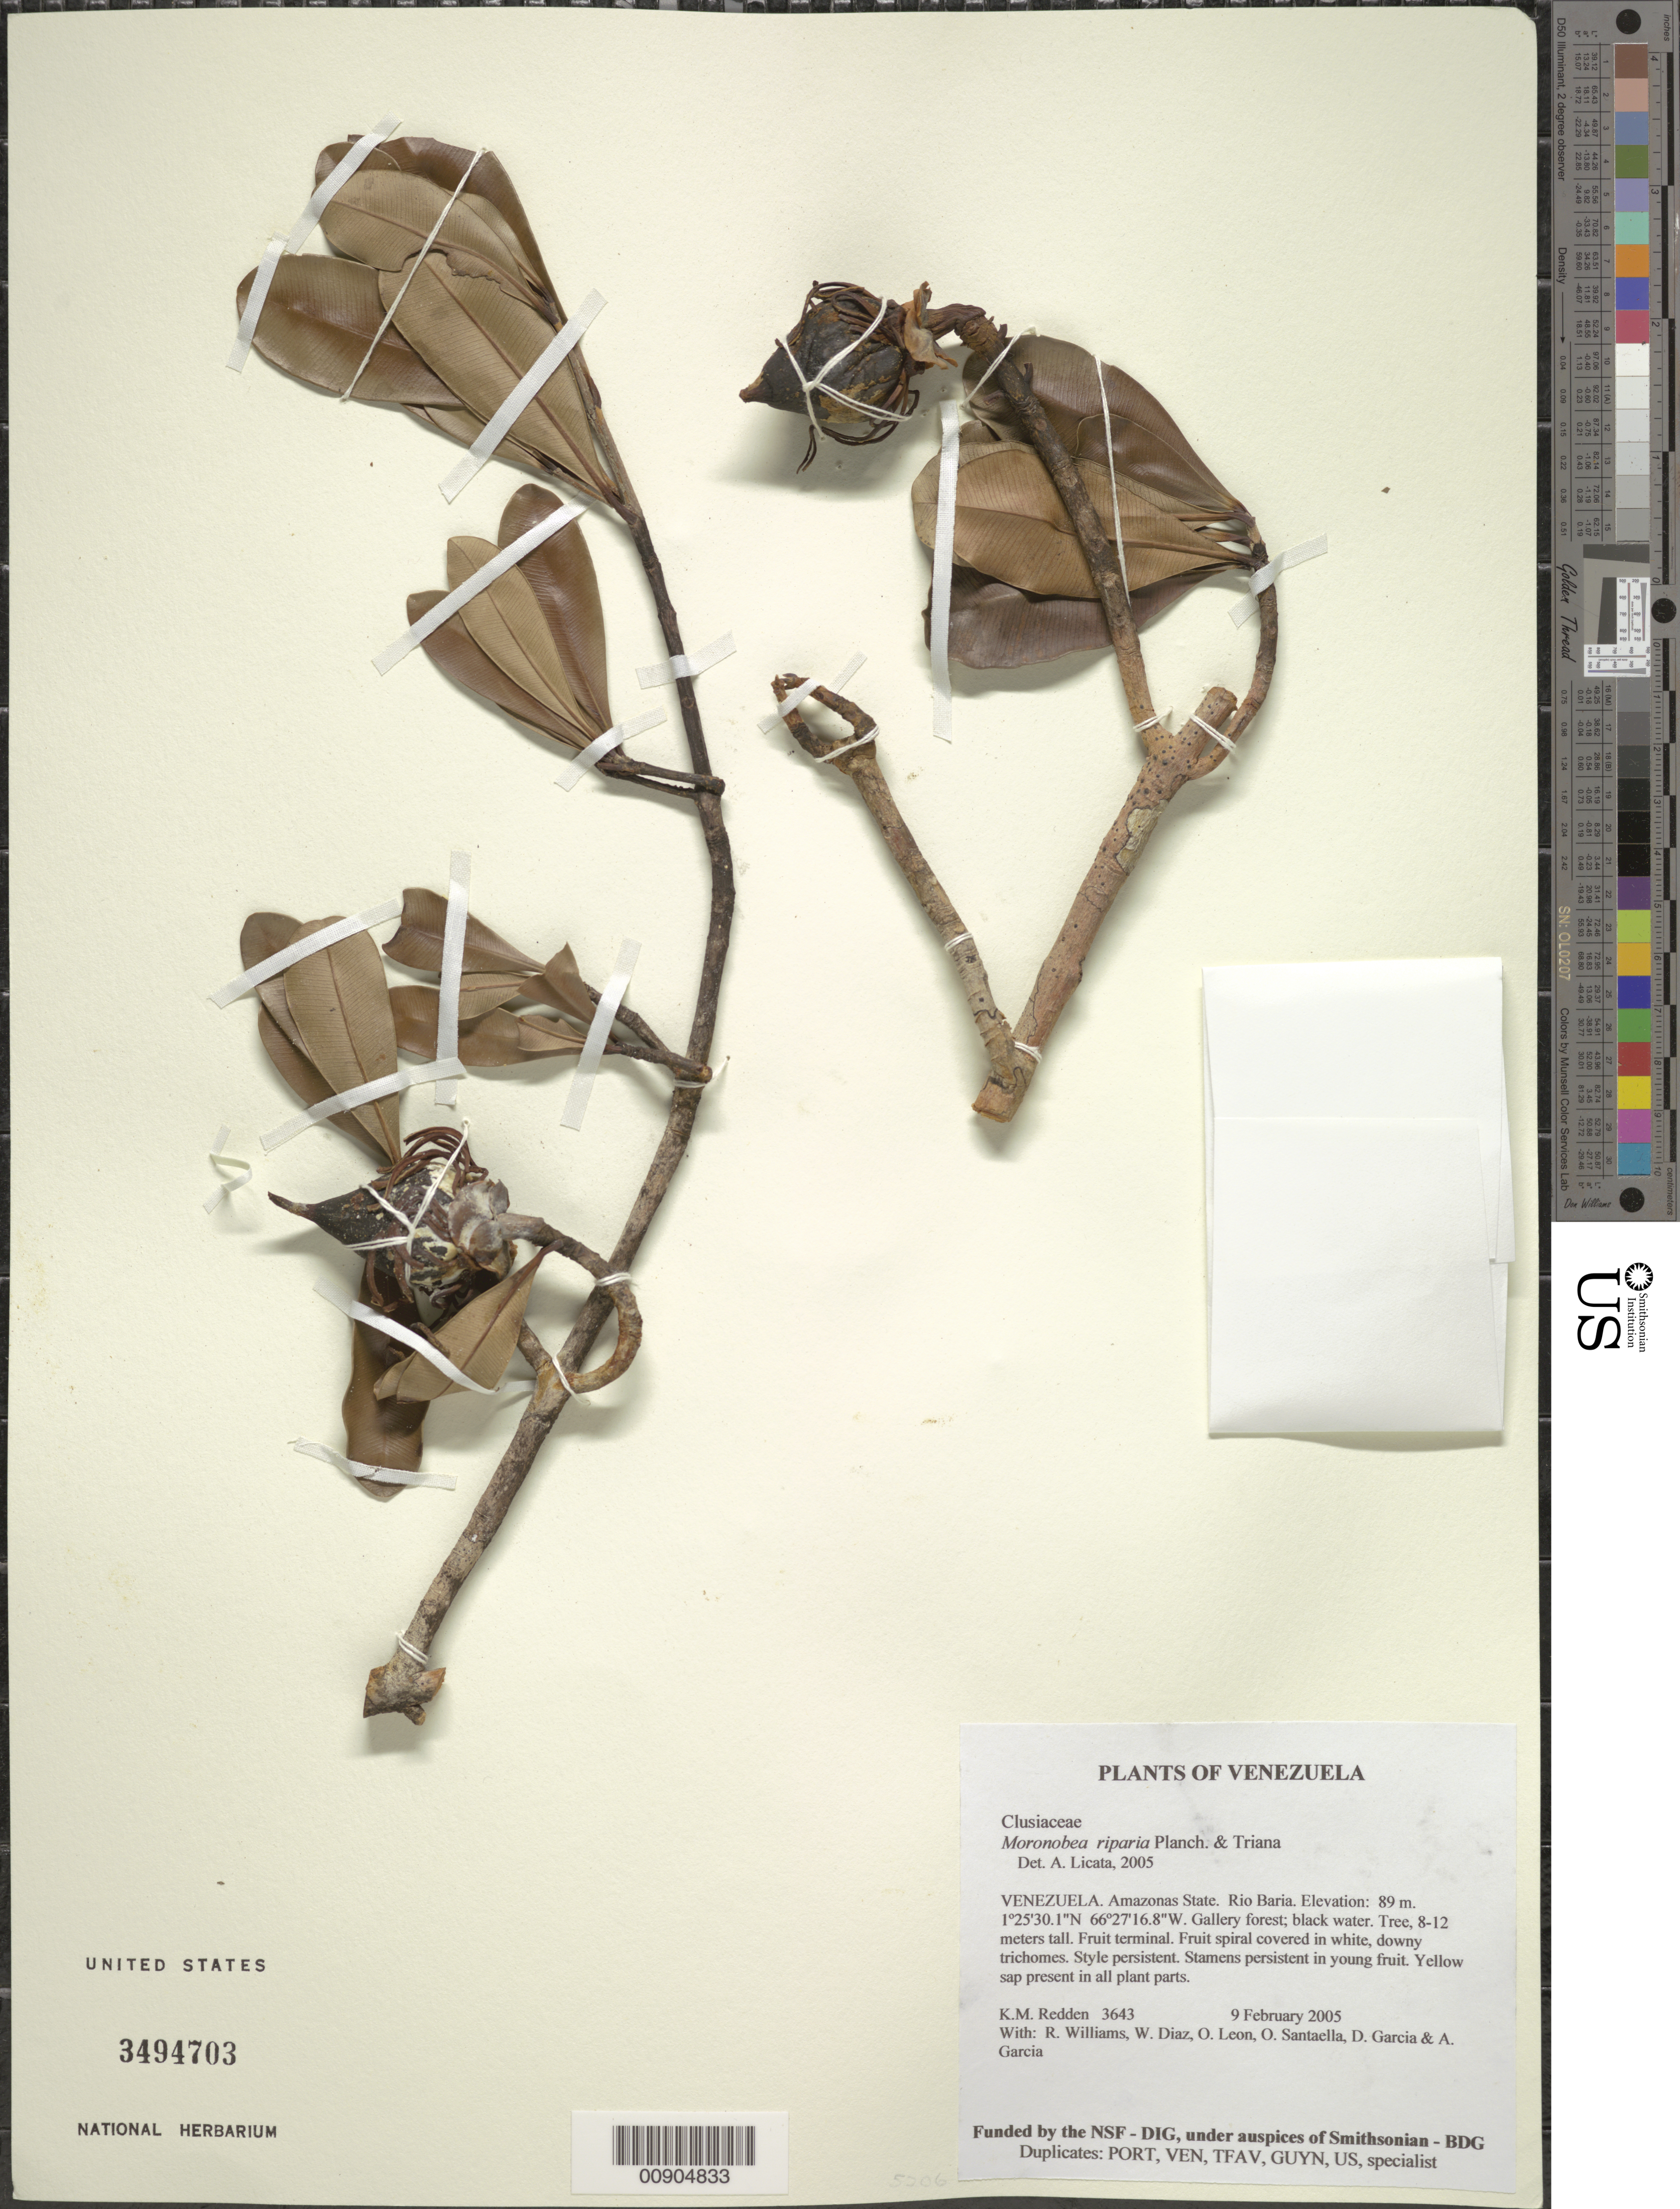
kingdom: Plantae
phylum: Tracheophyta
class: Magnoliopsida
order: Malpighiales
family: Clusiaceae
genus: Moronobea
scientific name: Moronobea riparia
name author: Planch. & Triana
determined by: Licata, A., (PORT), Univ. Nac. Exp. de los Llanos Ezequiel Zamora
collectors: K. M. Redden, R. Williams, W. Díaz P., O. León, O. Santaella, D. Garcia & A. Garcia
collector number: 3643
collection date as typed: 9 February 2005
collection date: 2005-02-09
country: Venezuela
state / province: Amazonas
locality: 22 - Rio Baria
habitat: Gallery forest; black water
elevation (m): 89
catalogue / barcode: US 3494703